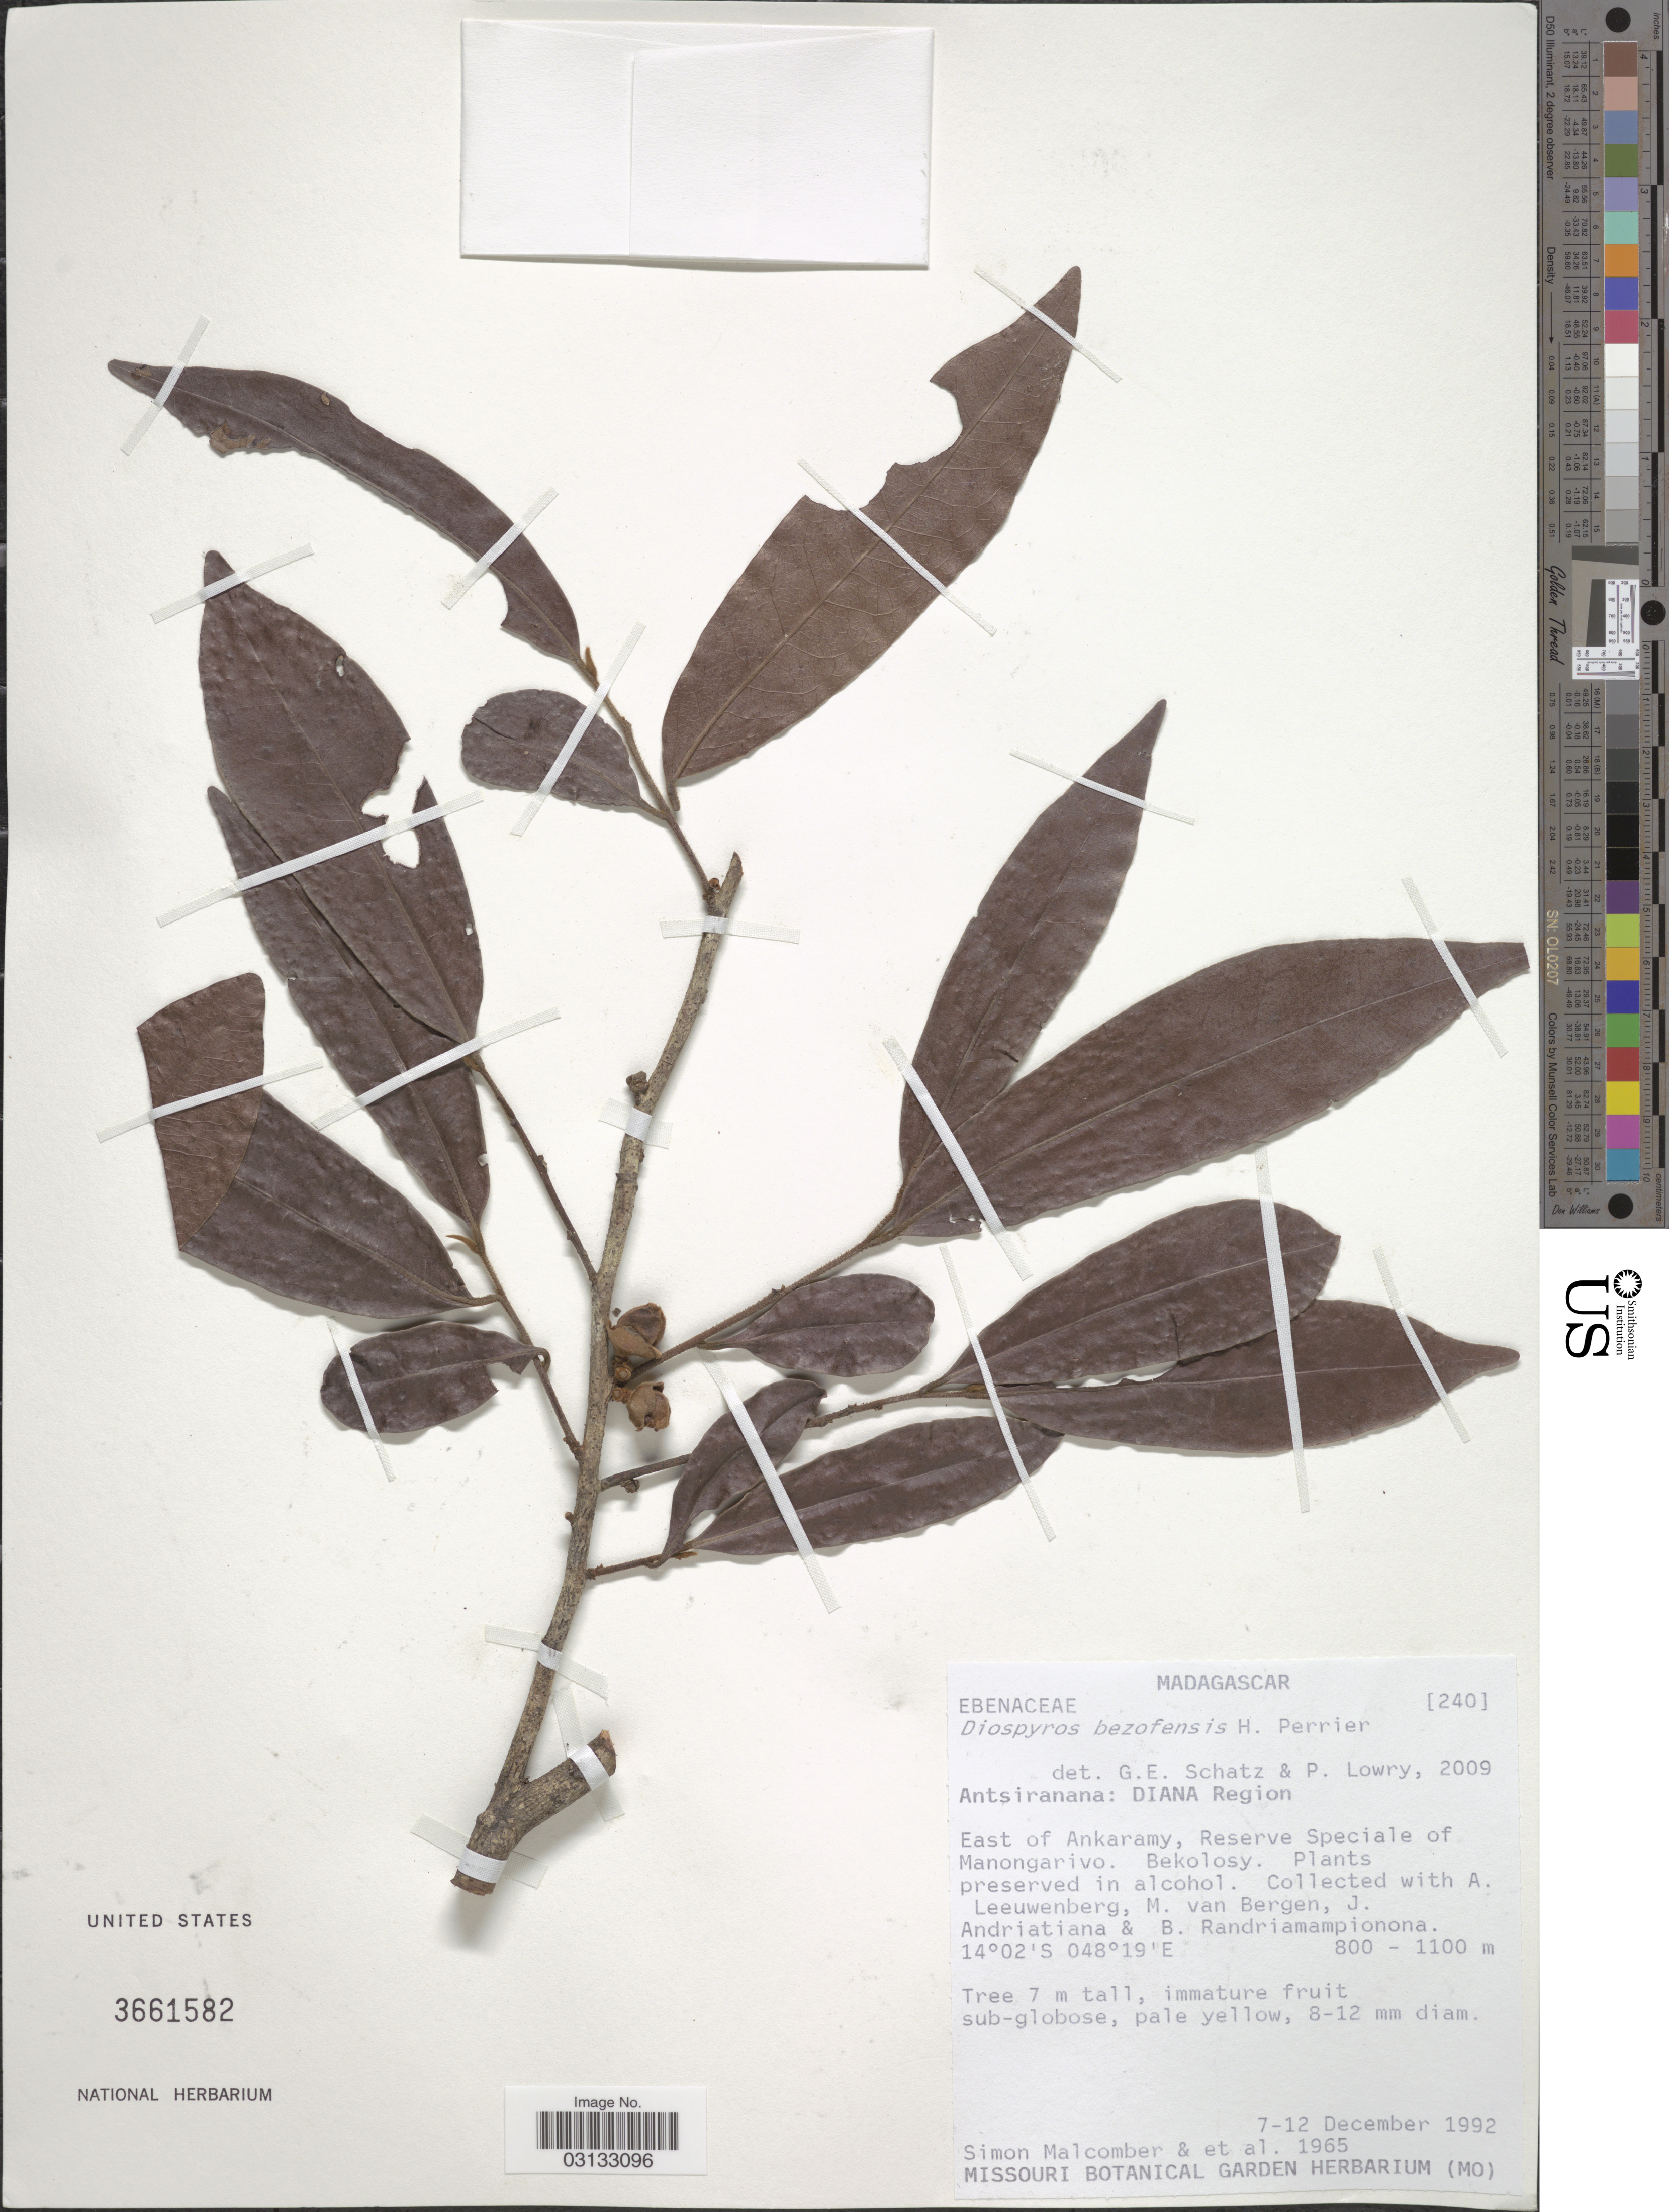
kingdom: Plantae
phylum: Tracheophyta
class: Magnoliopsida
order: Ericales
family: Ebenaceae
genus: Diospyros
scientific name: Diospyros bezofensis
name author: H. Perrier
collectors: S. T. Malcomber, A. Leeuwenberg, M. van Bergen, J. Andriantiana & B. Randriamampionona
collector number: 1965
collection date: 1992-12-07/1992-12-12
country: Madagascar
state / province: Diana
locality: Diana Region, East of Ankaramy, Reserve Speciale of Manongarivo, Bekolosy.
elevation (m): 800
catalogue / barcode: US 3661582